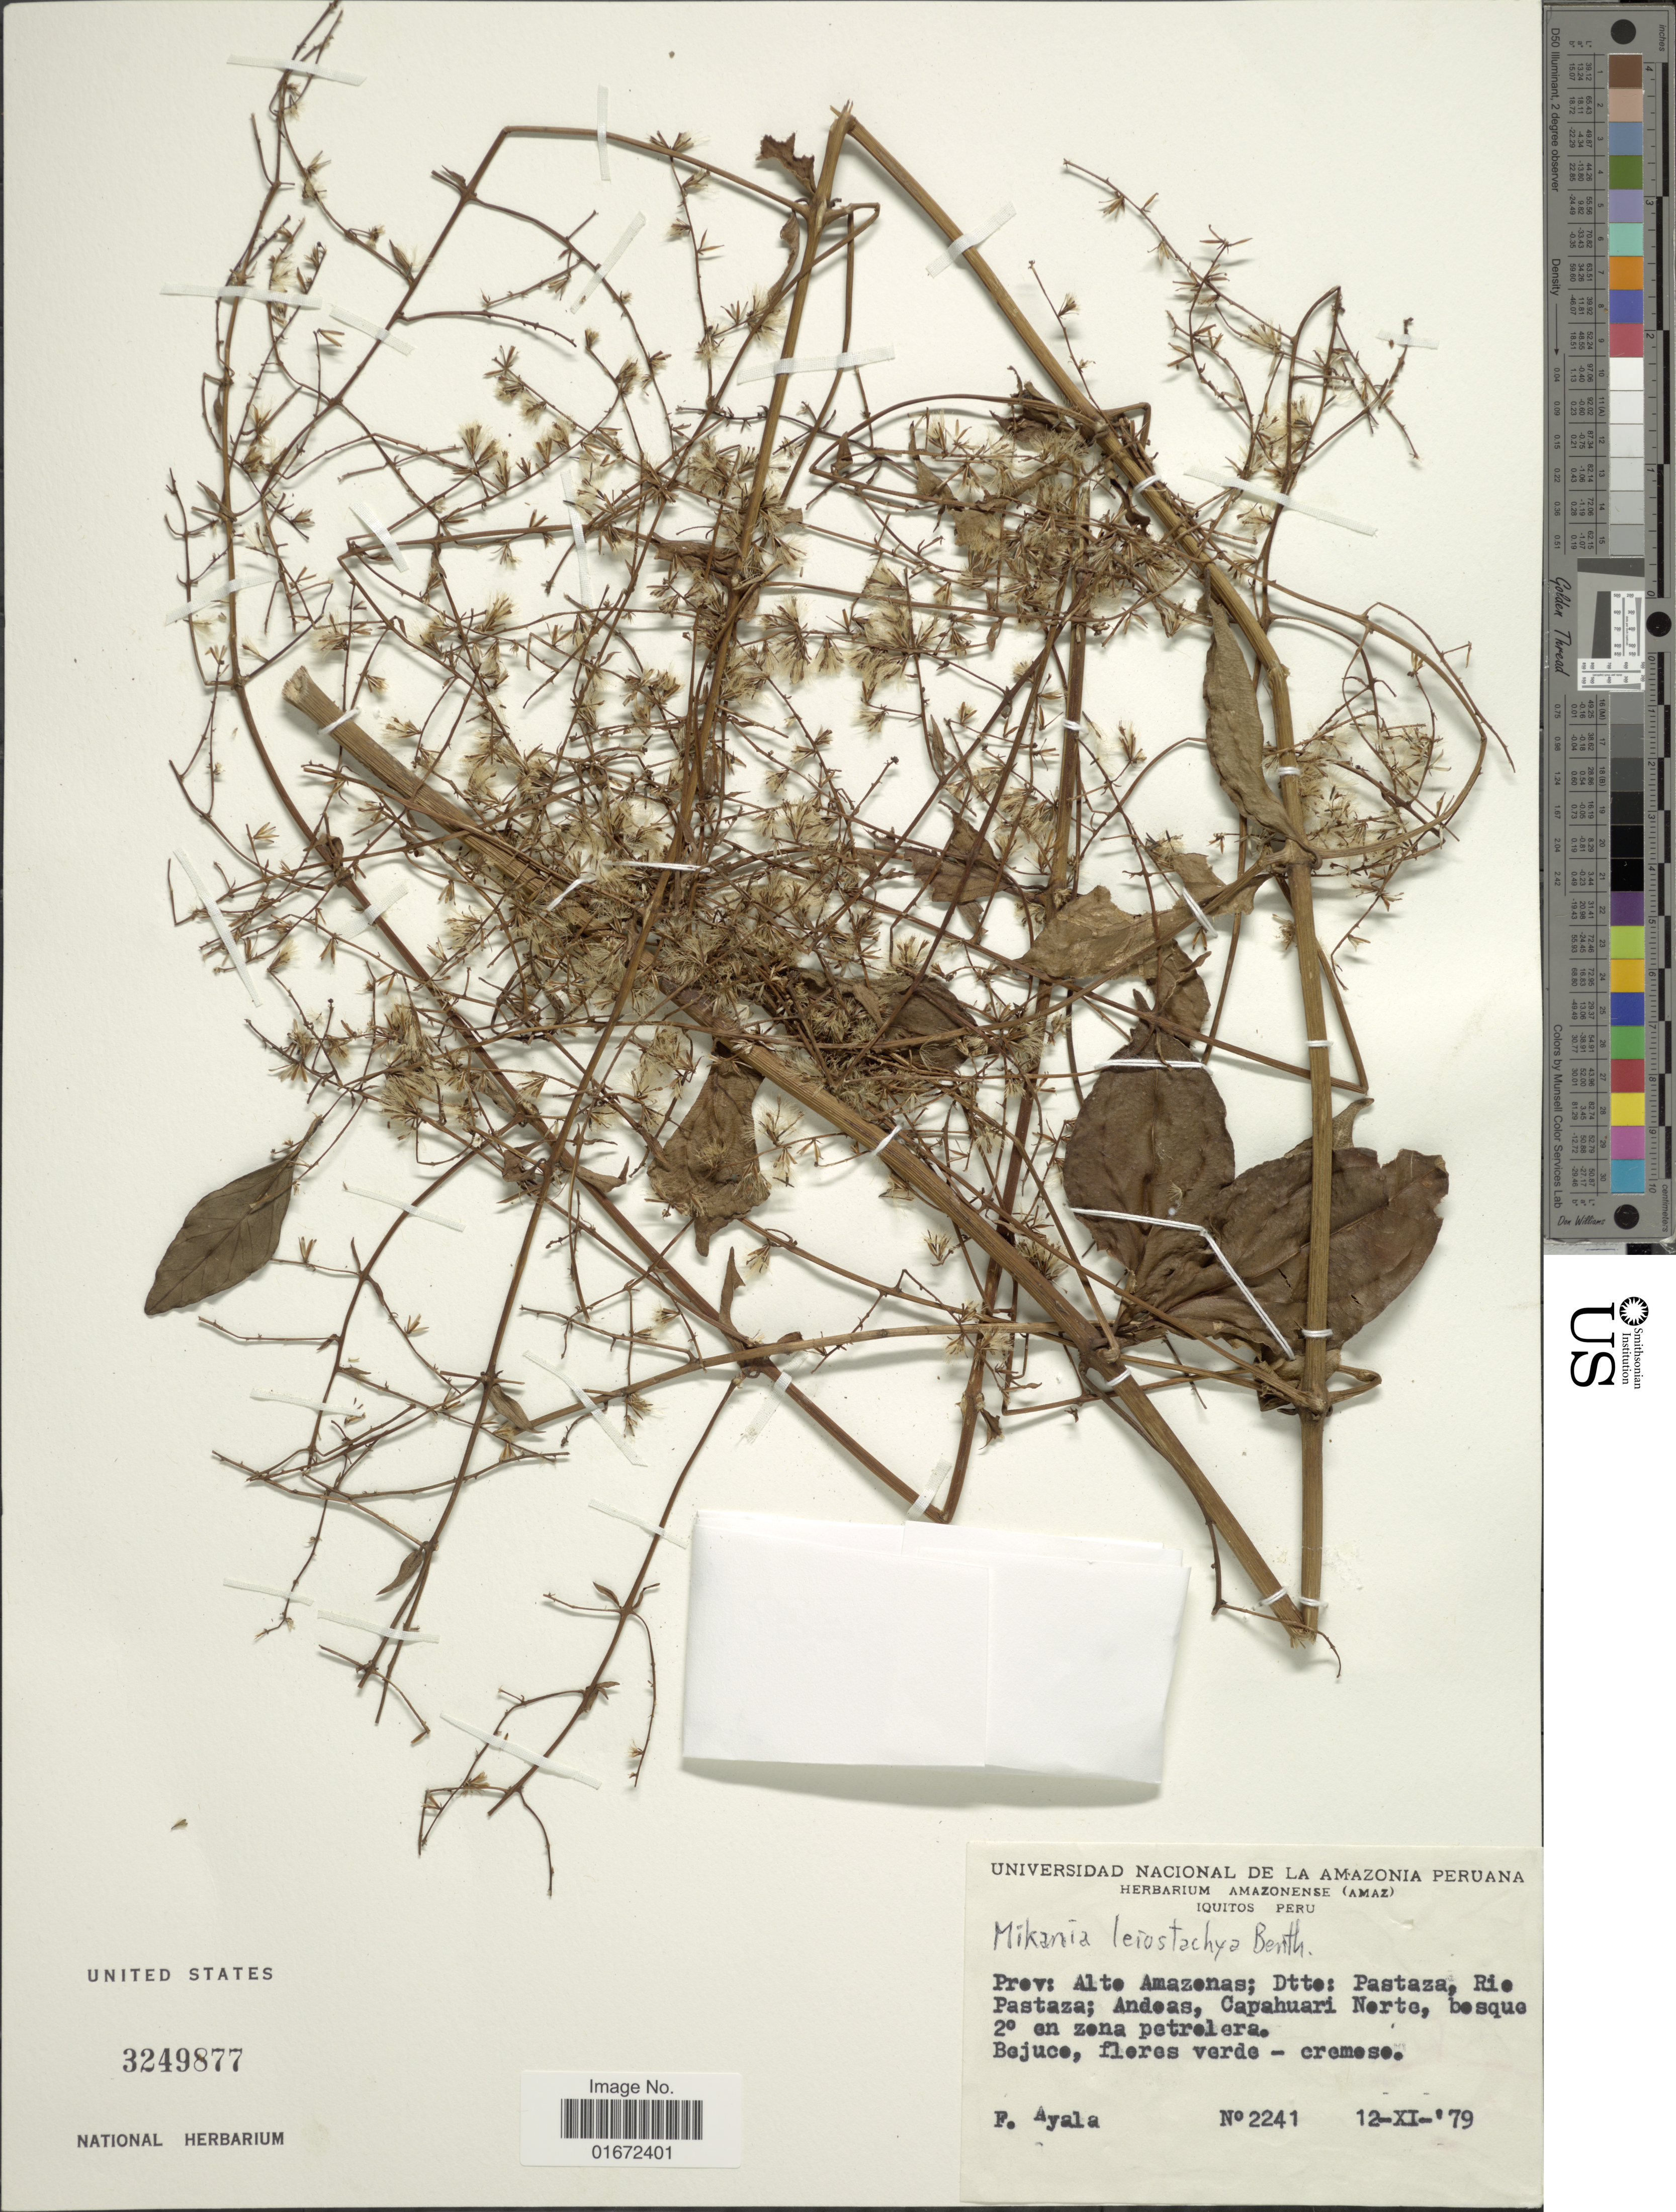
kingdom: Plantae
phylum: Tracheophyta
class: Magnoliopsida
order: Asterales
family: Asteraceae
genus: Mikania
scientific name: Mikania leiostachya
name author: Benth.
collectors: F. Ayala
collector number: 2241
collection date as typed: Transcribed d/m/y: 12/11/79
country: Peru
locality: Iquitos. Prov: Alto Amazonas; Dtto: Pastza, Rio Pastaza; Andeas, Ca [ahuari Norte, bosque 2° en zona petrolera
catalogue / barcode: US 3249877